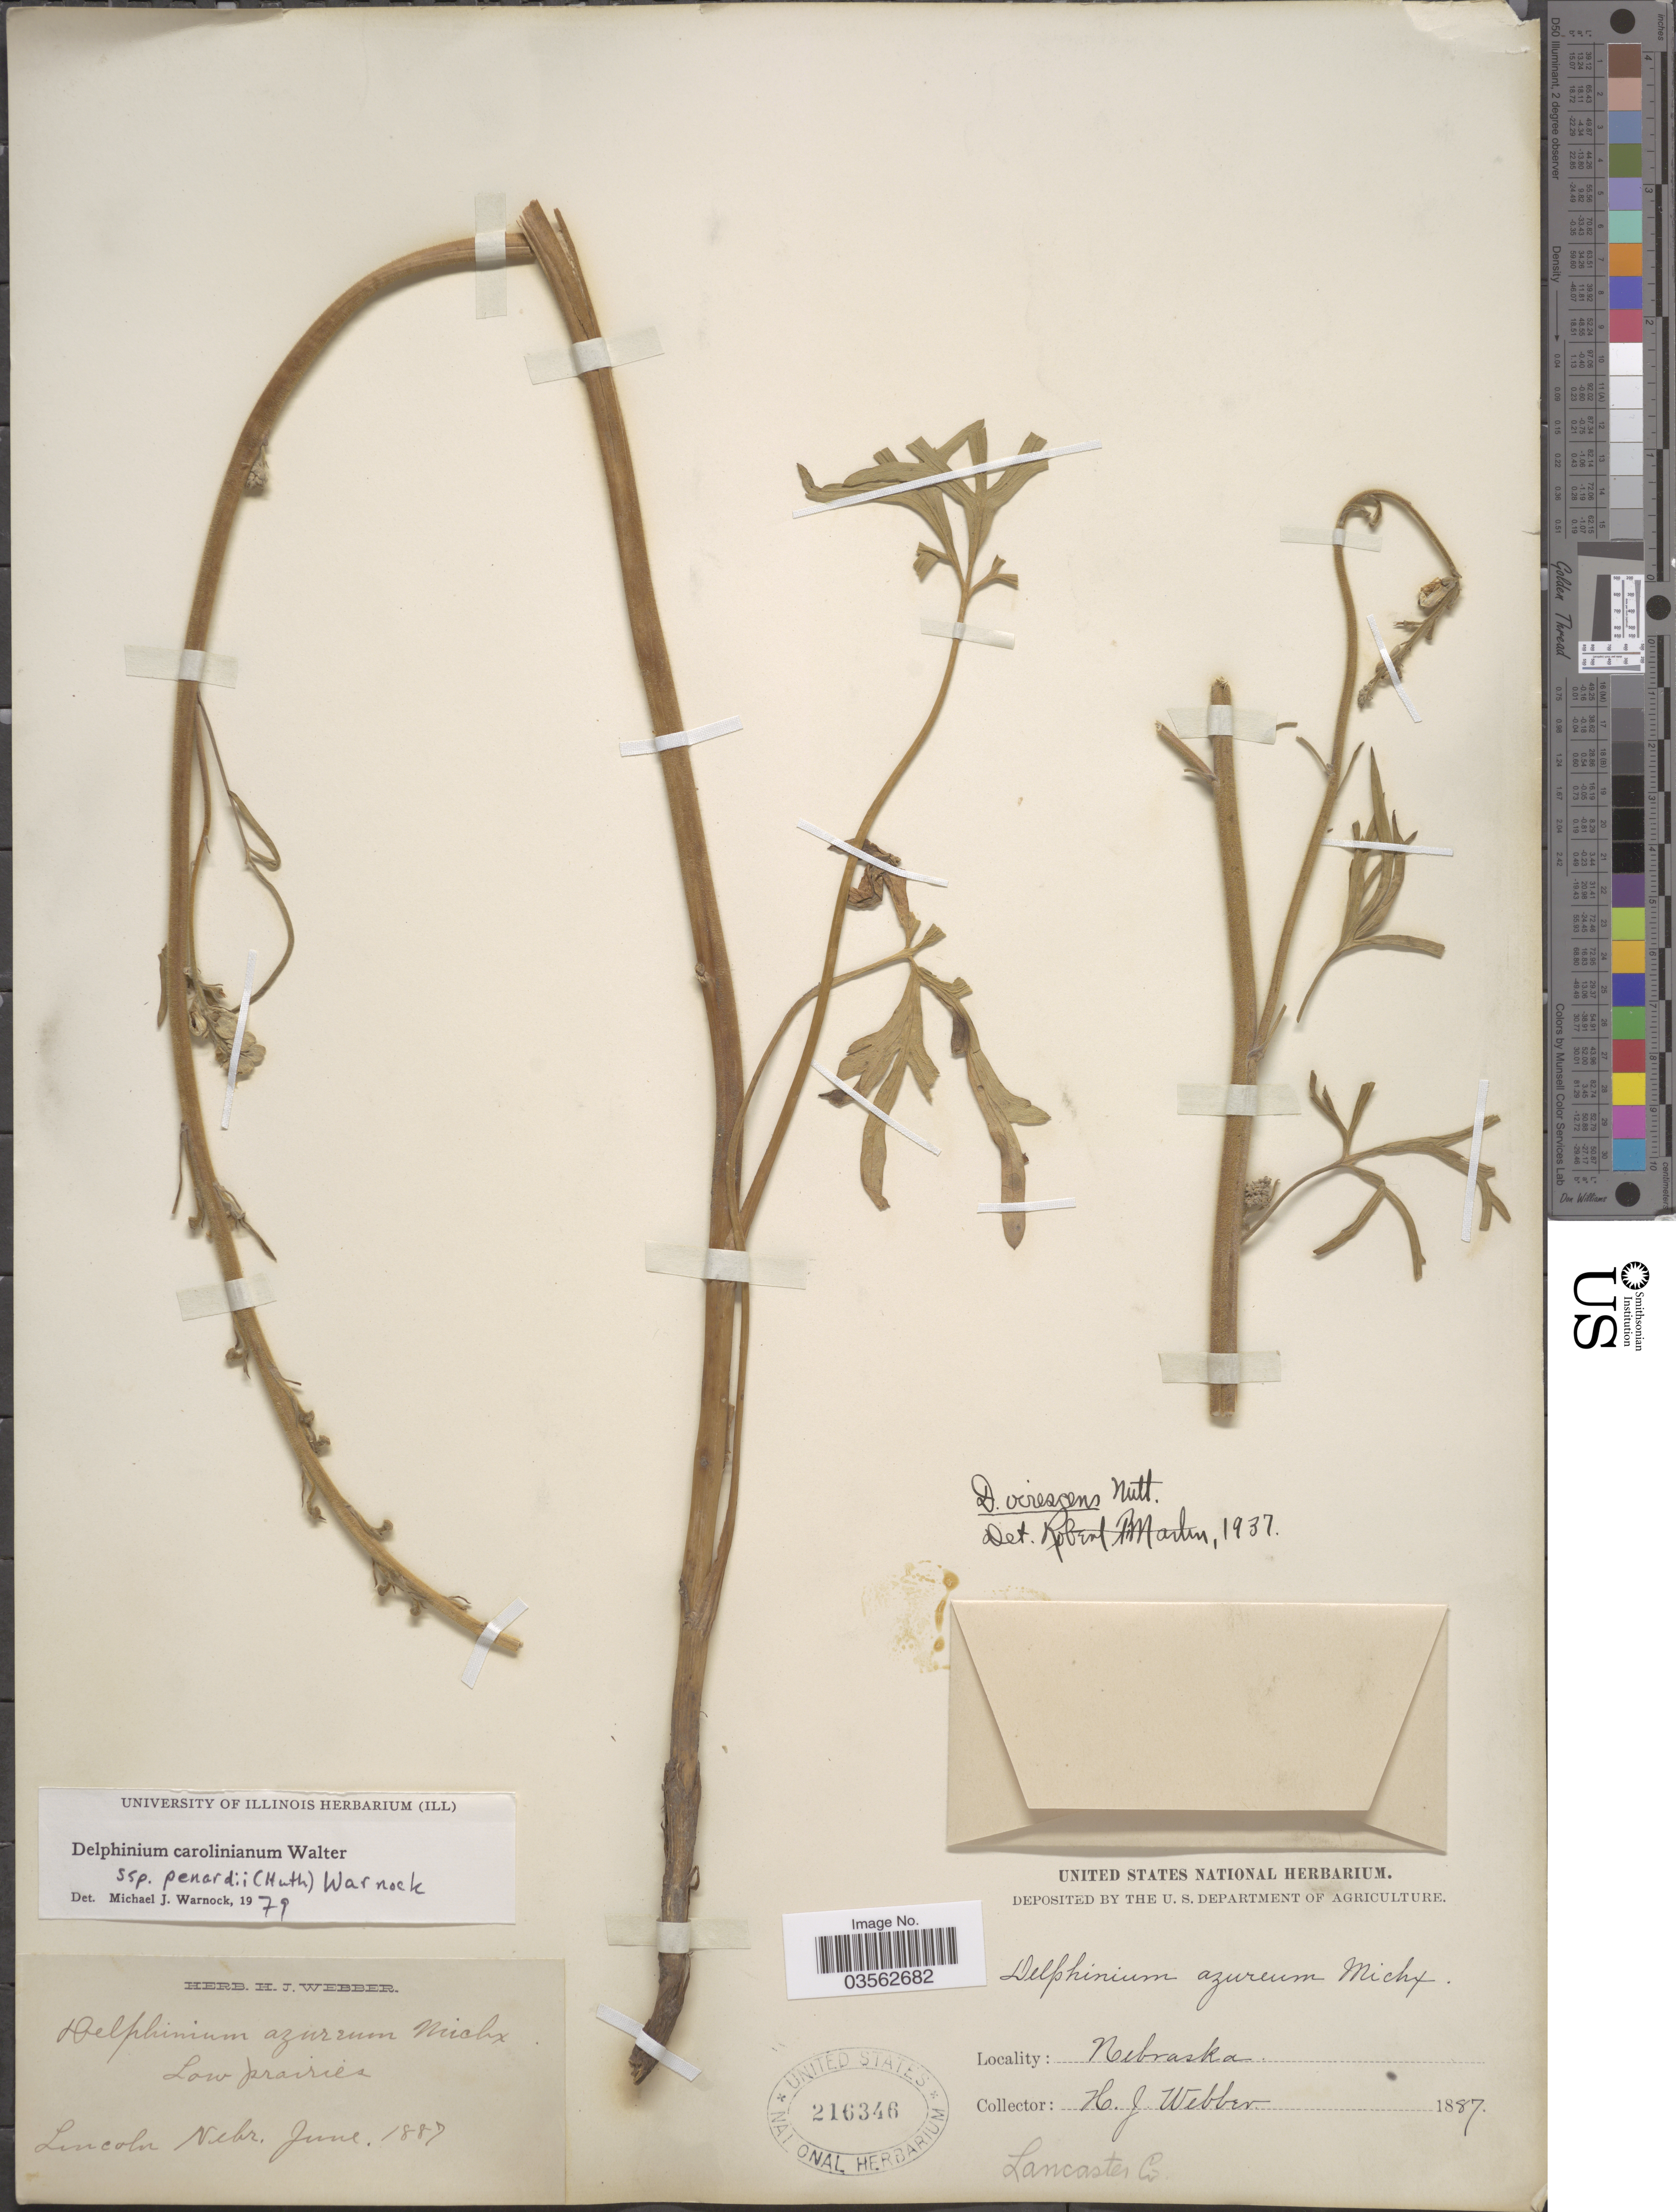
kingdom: Plantae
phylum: Tracheophyta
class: Magnoliopsida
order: Ranunculales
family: Ranunculaceae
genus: Delphinium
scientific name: Delphinium carolinianum subsp. penardii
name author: (Huth) M.J. Warnock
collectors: H. Webber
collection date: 1887-06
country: United States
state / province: Nebraska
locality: Lincoln. Lancaster Co.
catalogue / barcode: US 216346